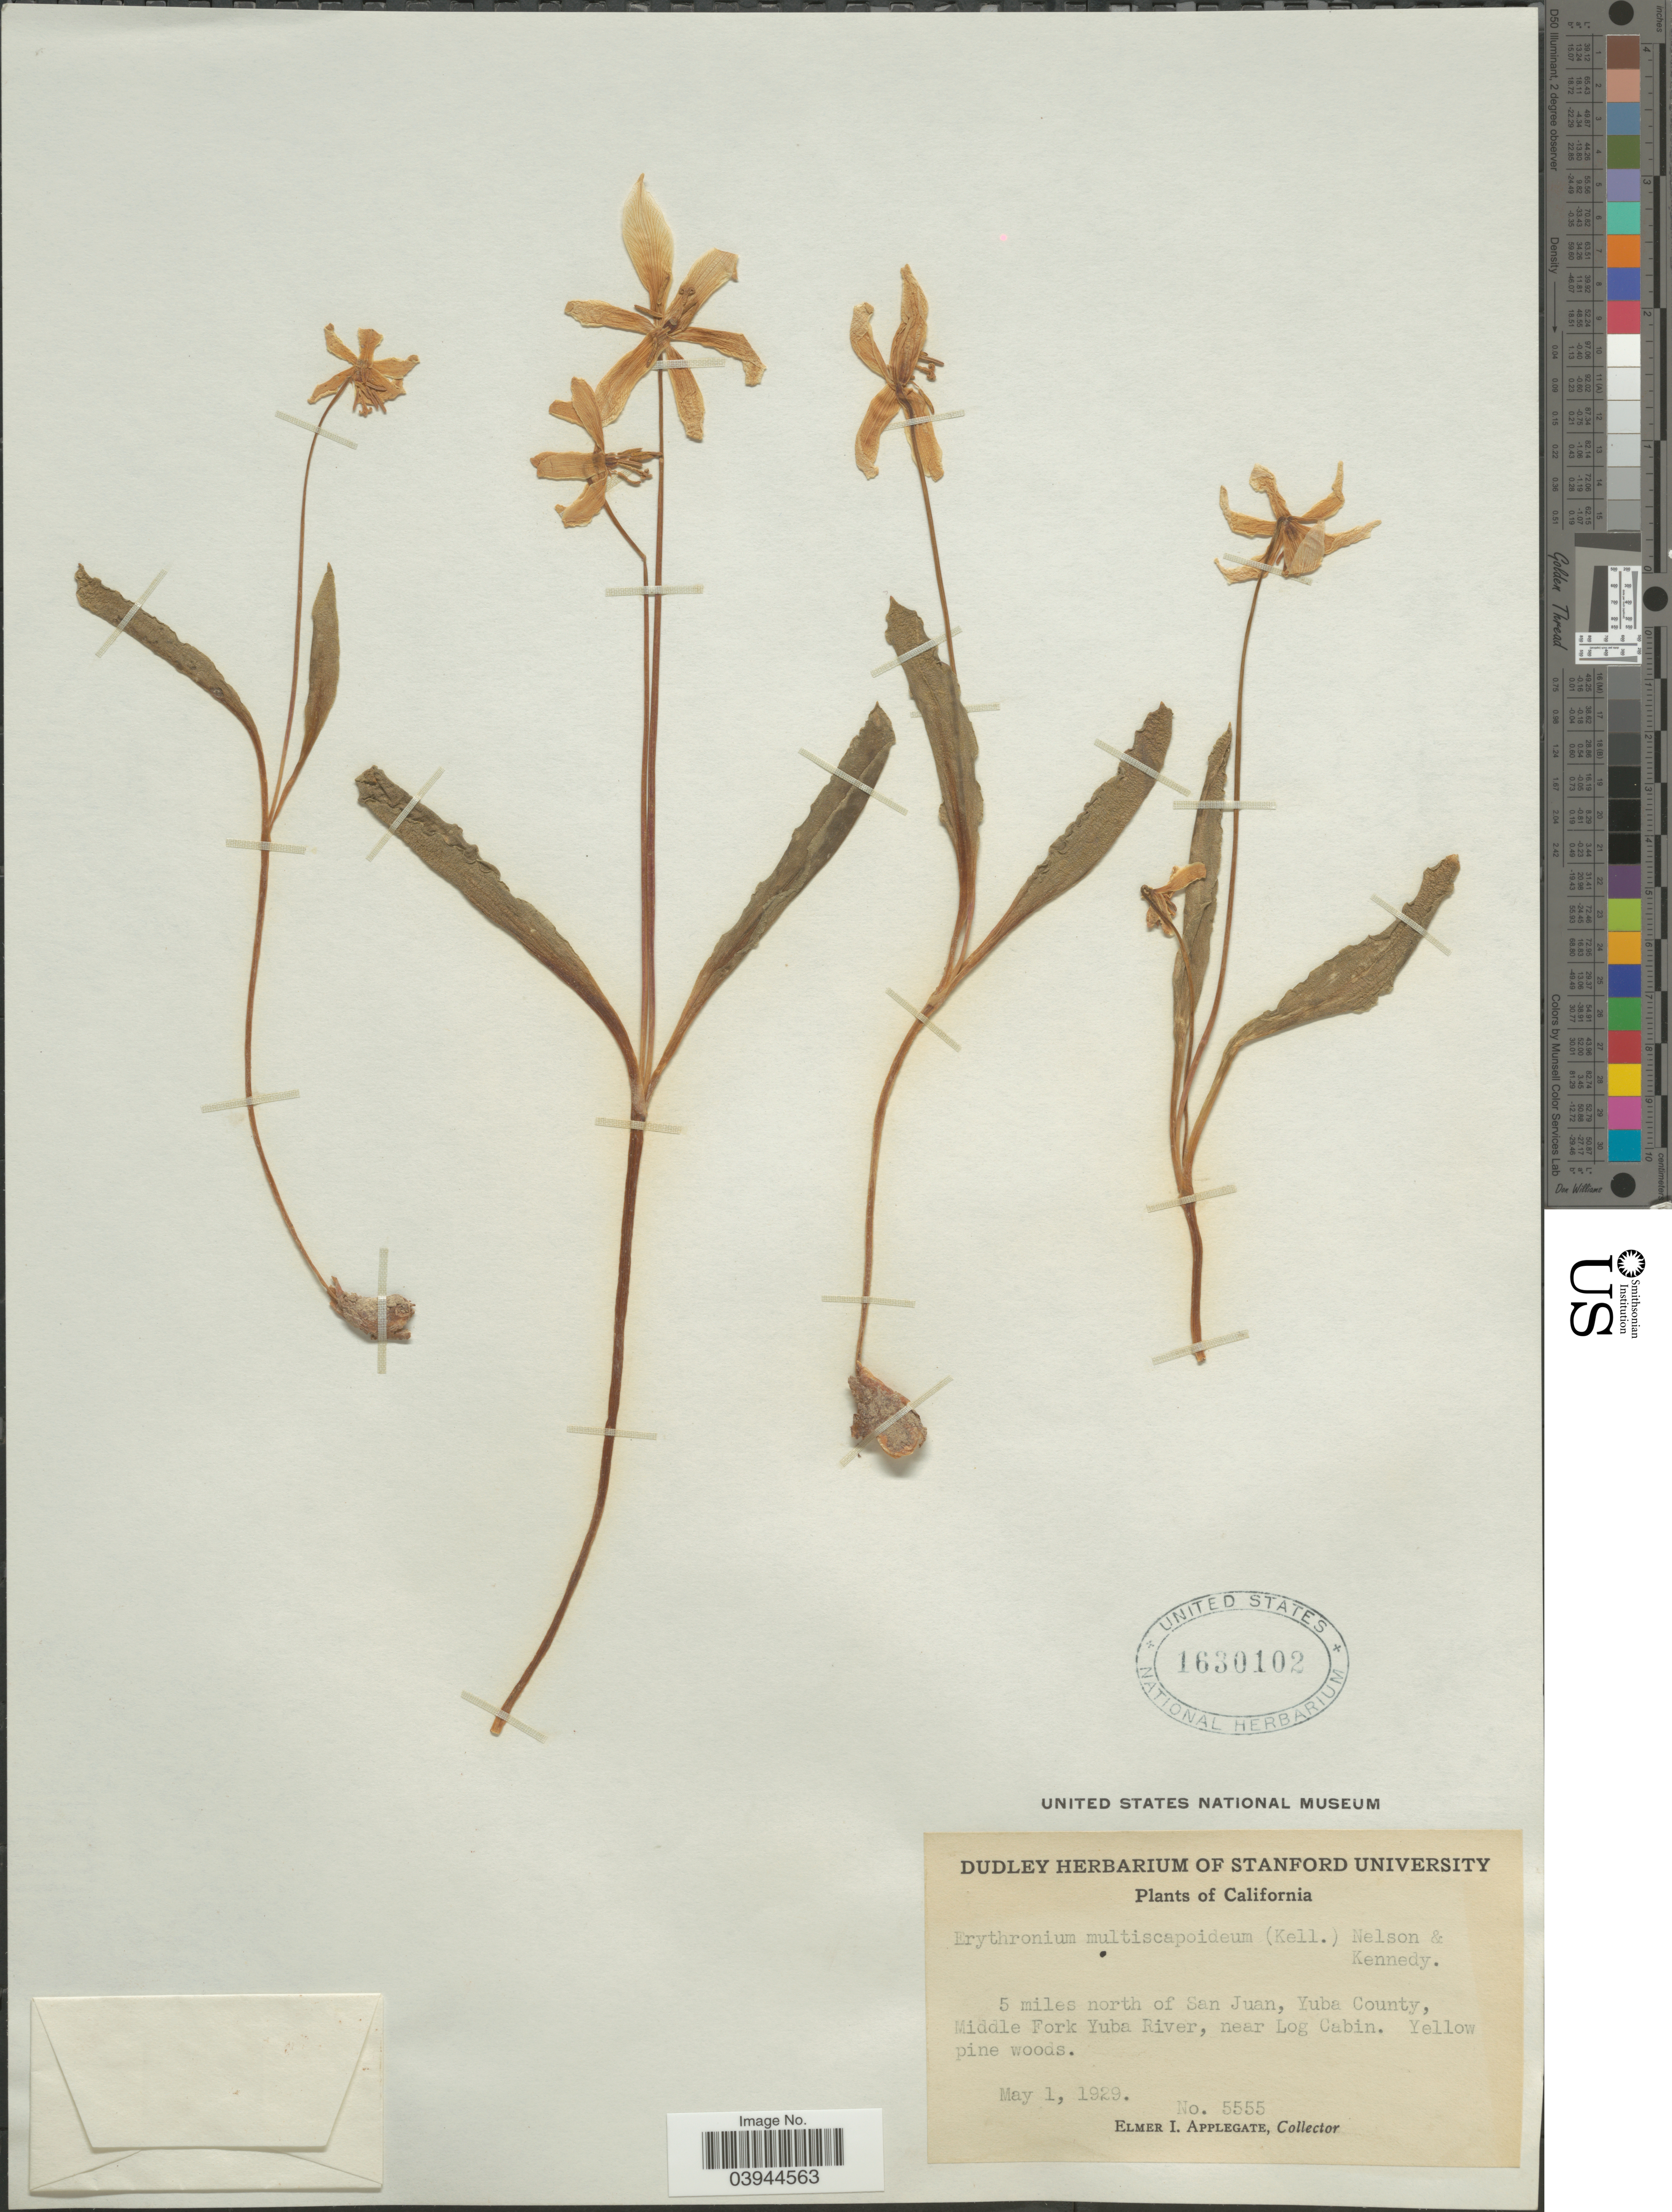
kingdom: Plantae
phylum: Tracheophyta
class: Liliopsida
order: Liliales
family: Liliaceae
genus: Erythronium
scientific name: Erythronium multiscapoideum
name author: (Kellogg) A. Nelson & P.B. Kenn.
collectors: E. I. Applegate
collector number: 5555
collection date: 1929-05-01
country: United States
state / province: California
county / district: Yuba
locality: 5 miles north of San Juan, Yuba County, Middle Fork Yuba River, near Log Cabin.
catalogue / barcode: US 1630102